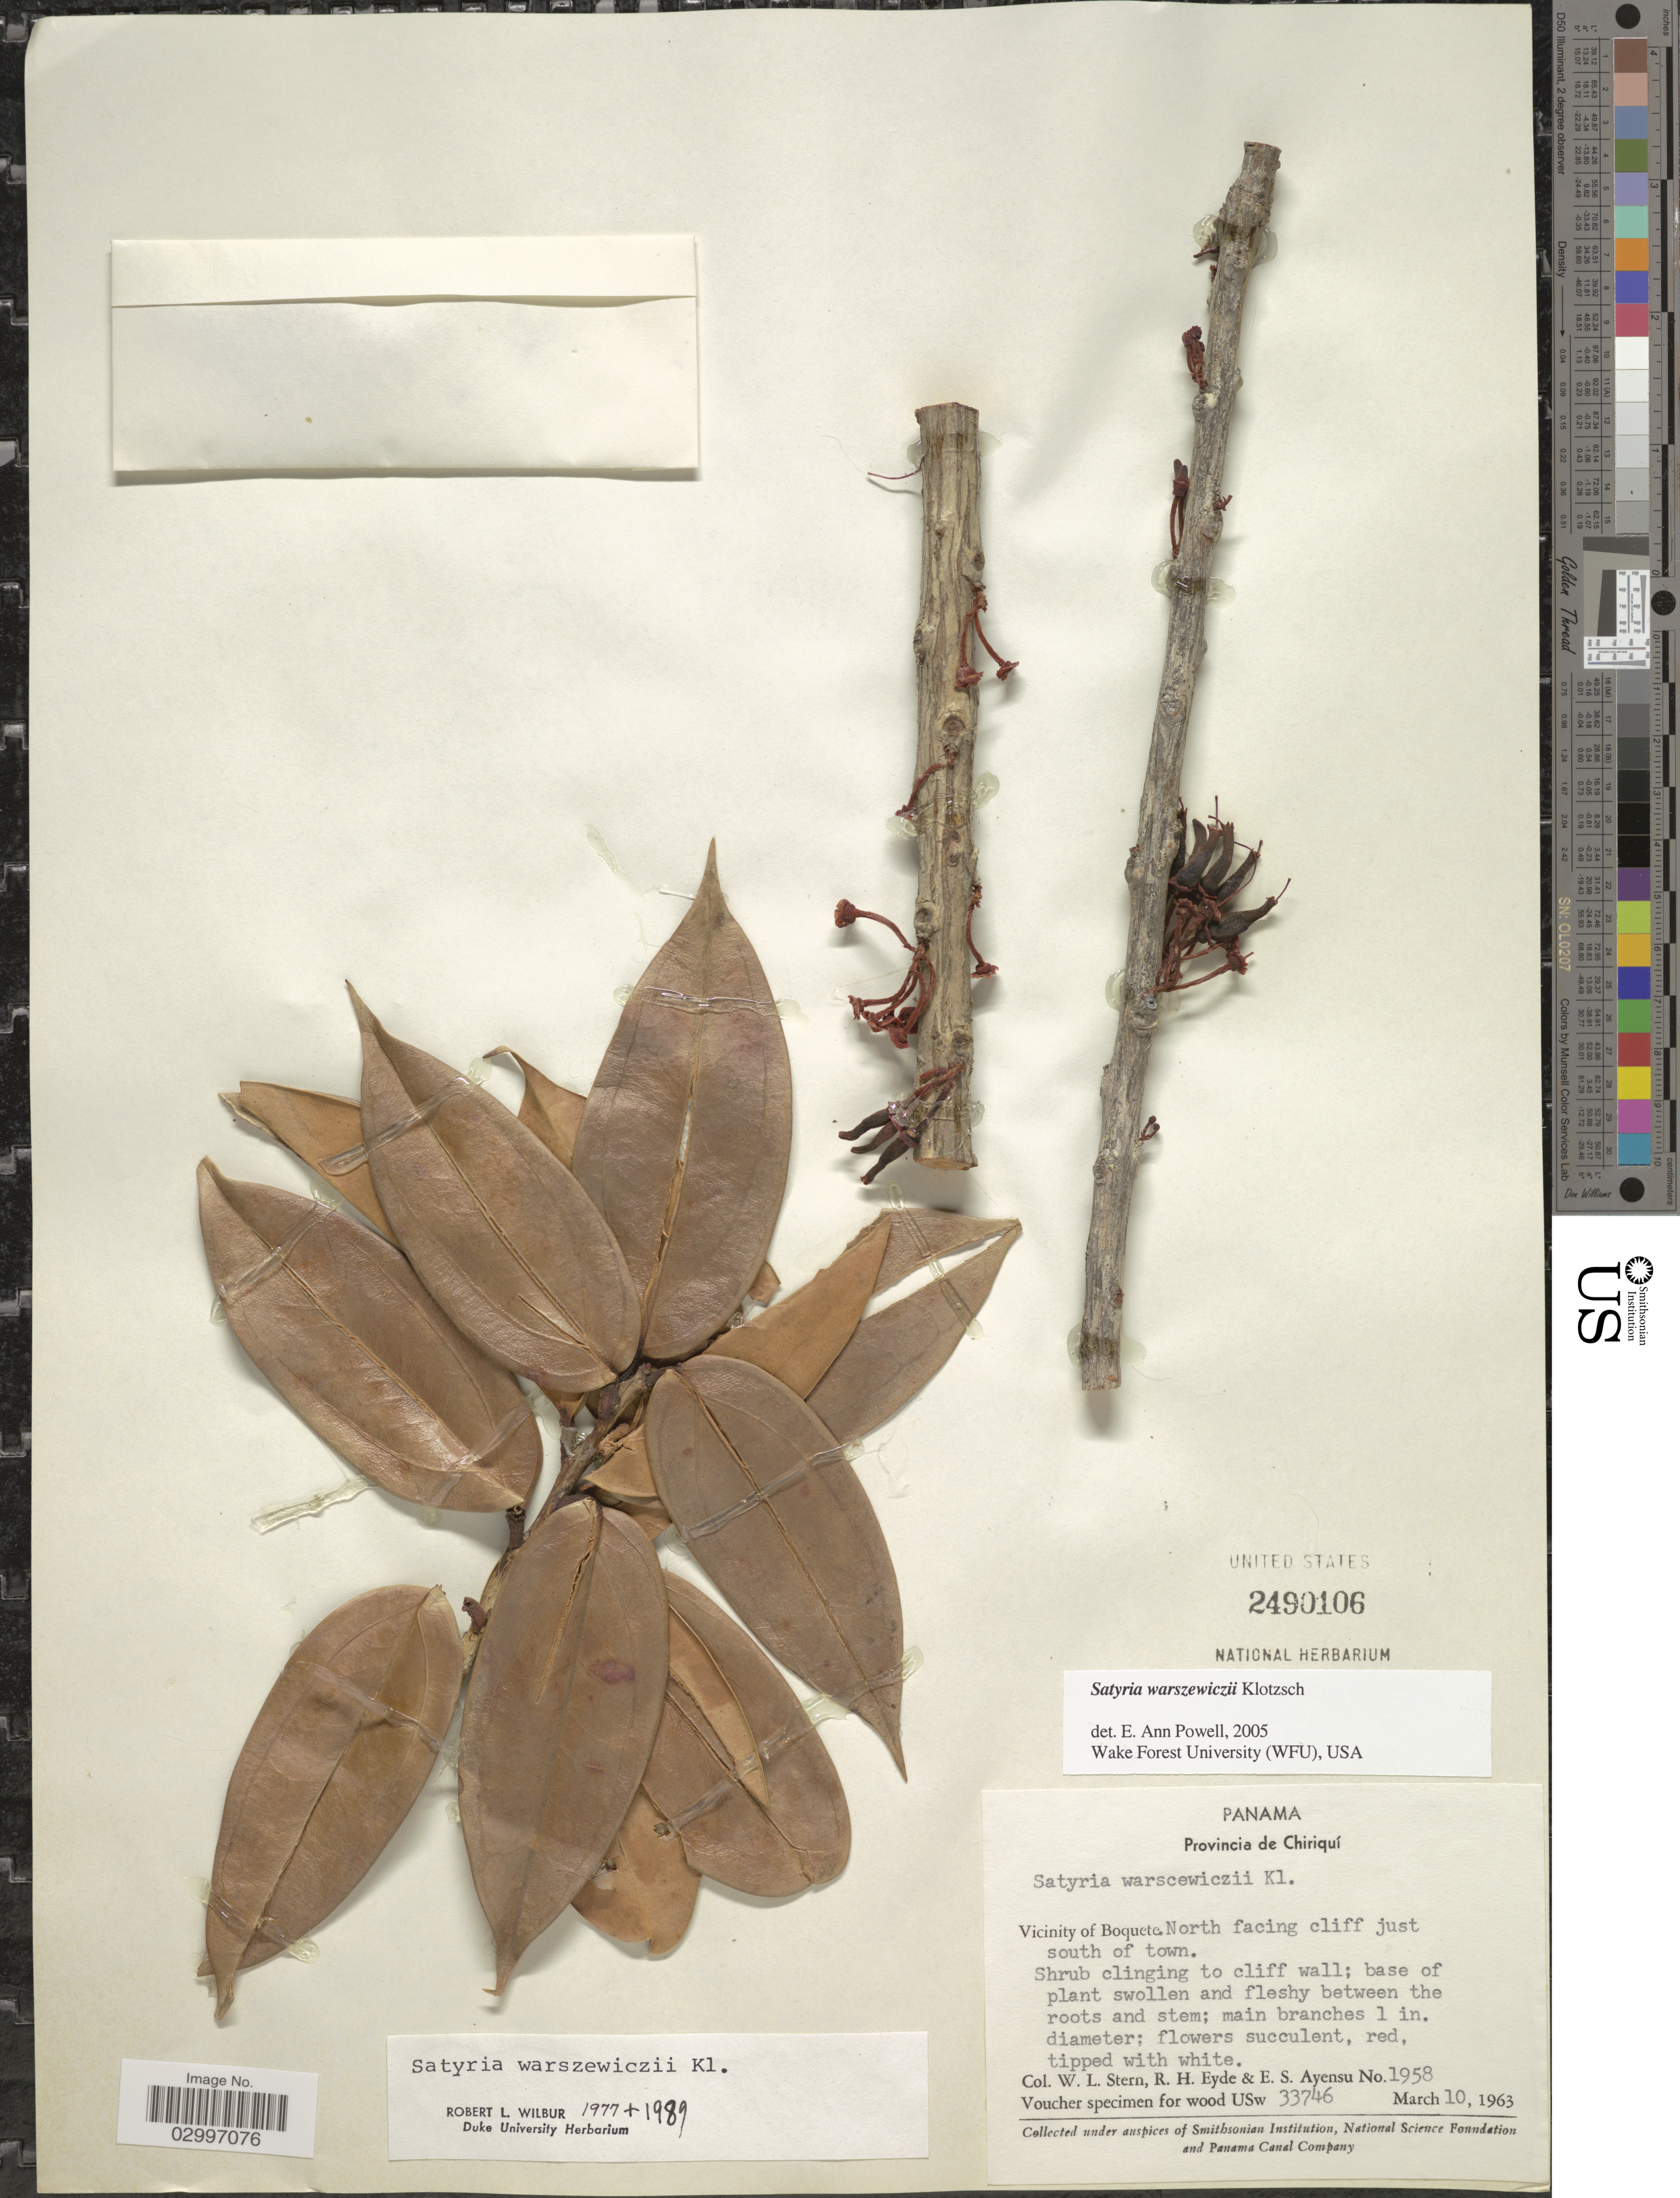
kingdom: Plantae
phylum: Tracheophyta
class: Magnoliopsida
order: Ericales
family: Ericaceae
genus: Satyria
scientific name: Satyria warszewiczii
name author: Klotzsch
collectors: W. L. Stern, R. H. Eyde & E. S. Ayensu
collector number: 1958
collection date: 1963-03-10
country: Panama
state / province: Chiriqui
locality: Provincia de Chiriquí, Vicinity of Boquete, North facing cliff just south of town.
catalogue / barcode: US 2490106